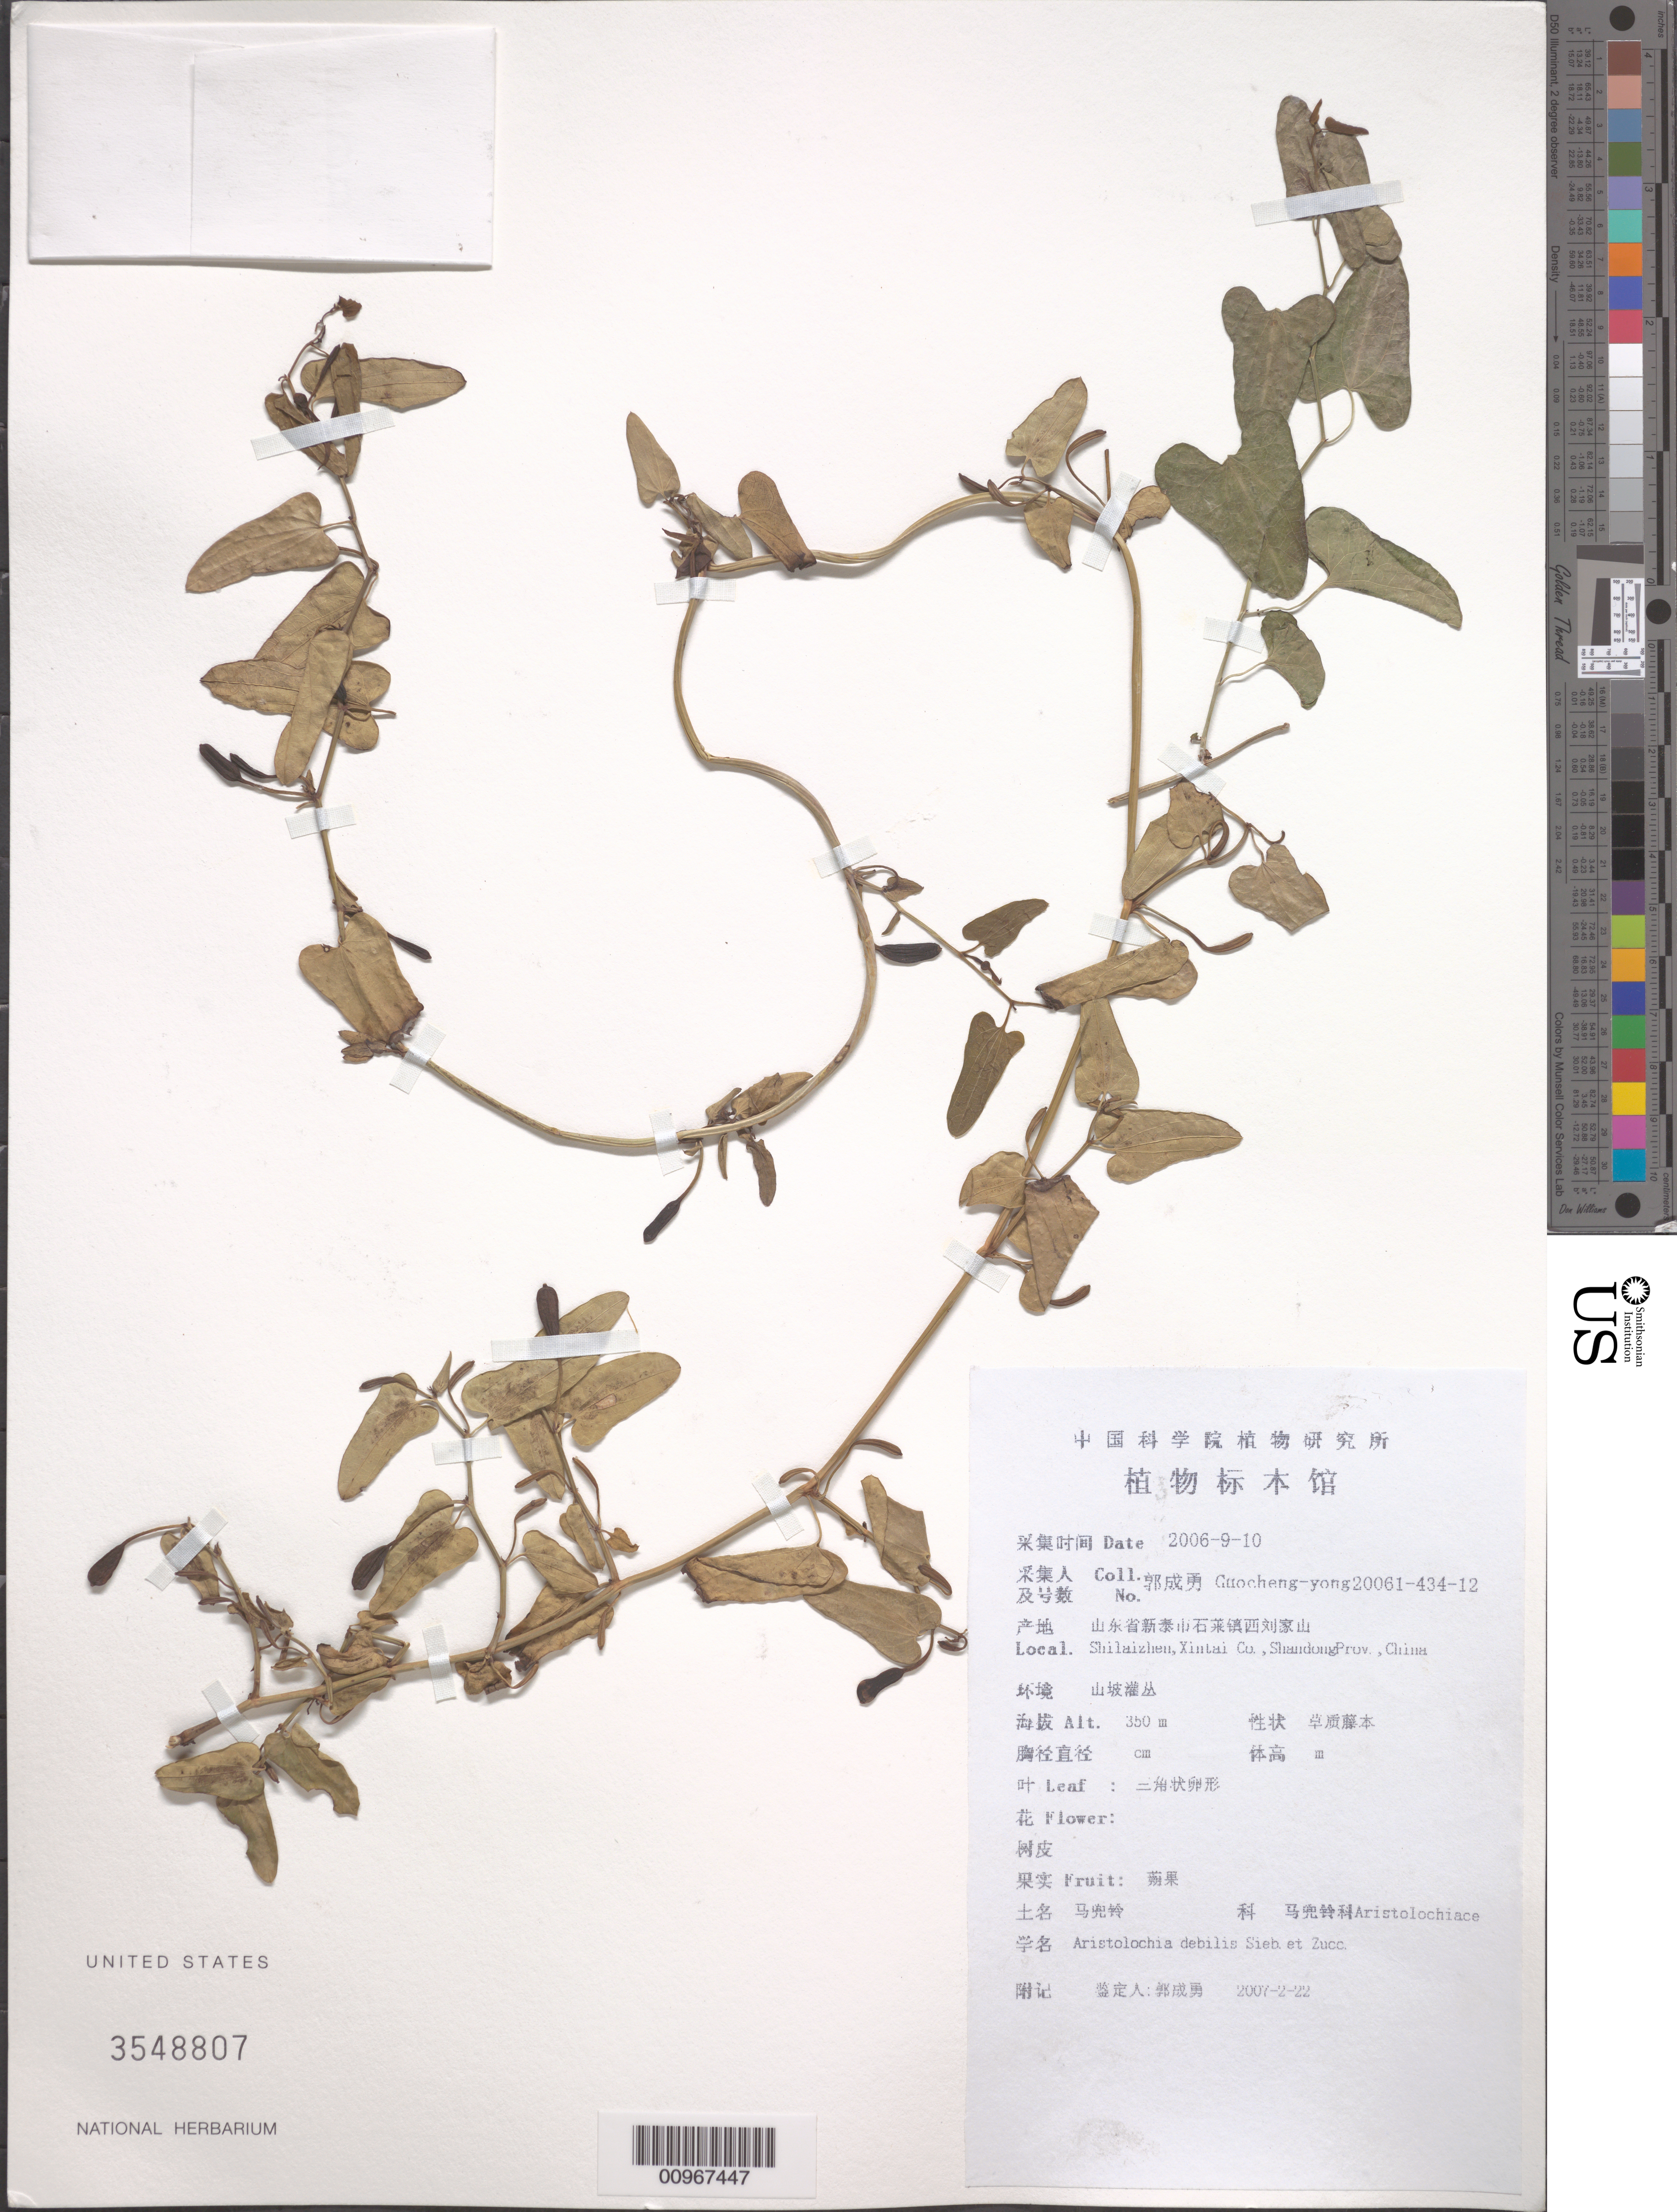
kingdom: Plantae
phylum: Tracheophyta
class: Magnoliopsida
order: Piperales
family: Aristolochiaceae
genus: Aristolochia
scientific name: Aristolochia debilis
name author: Siebold & Zucc.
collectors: Guo cheng-yong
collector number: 20061-434-12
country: China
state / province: Shandong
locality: Shilaizhen, Xintai Co.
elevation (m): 350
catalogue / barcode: US 3548807